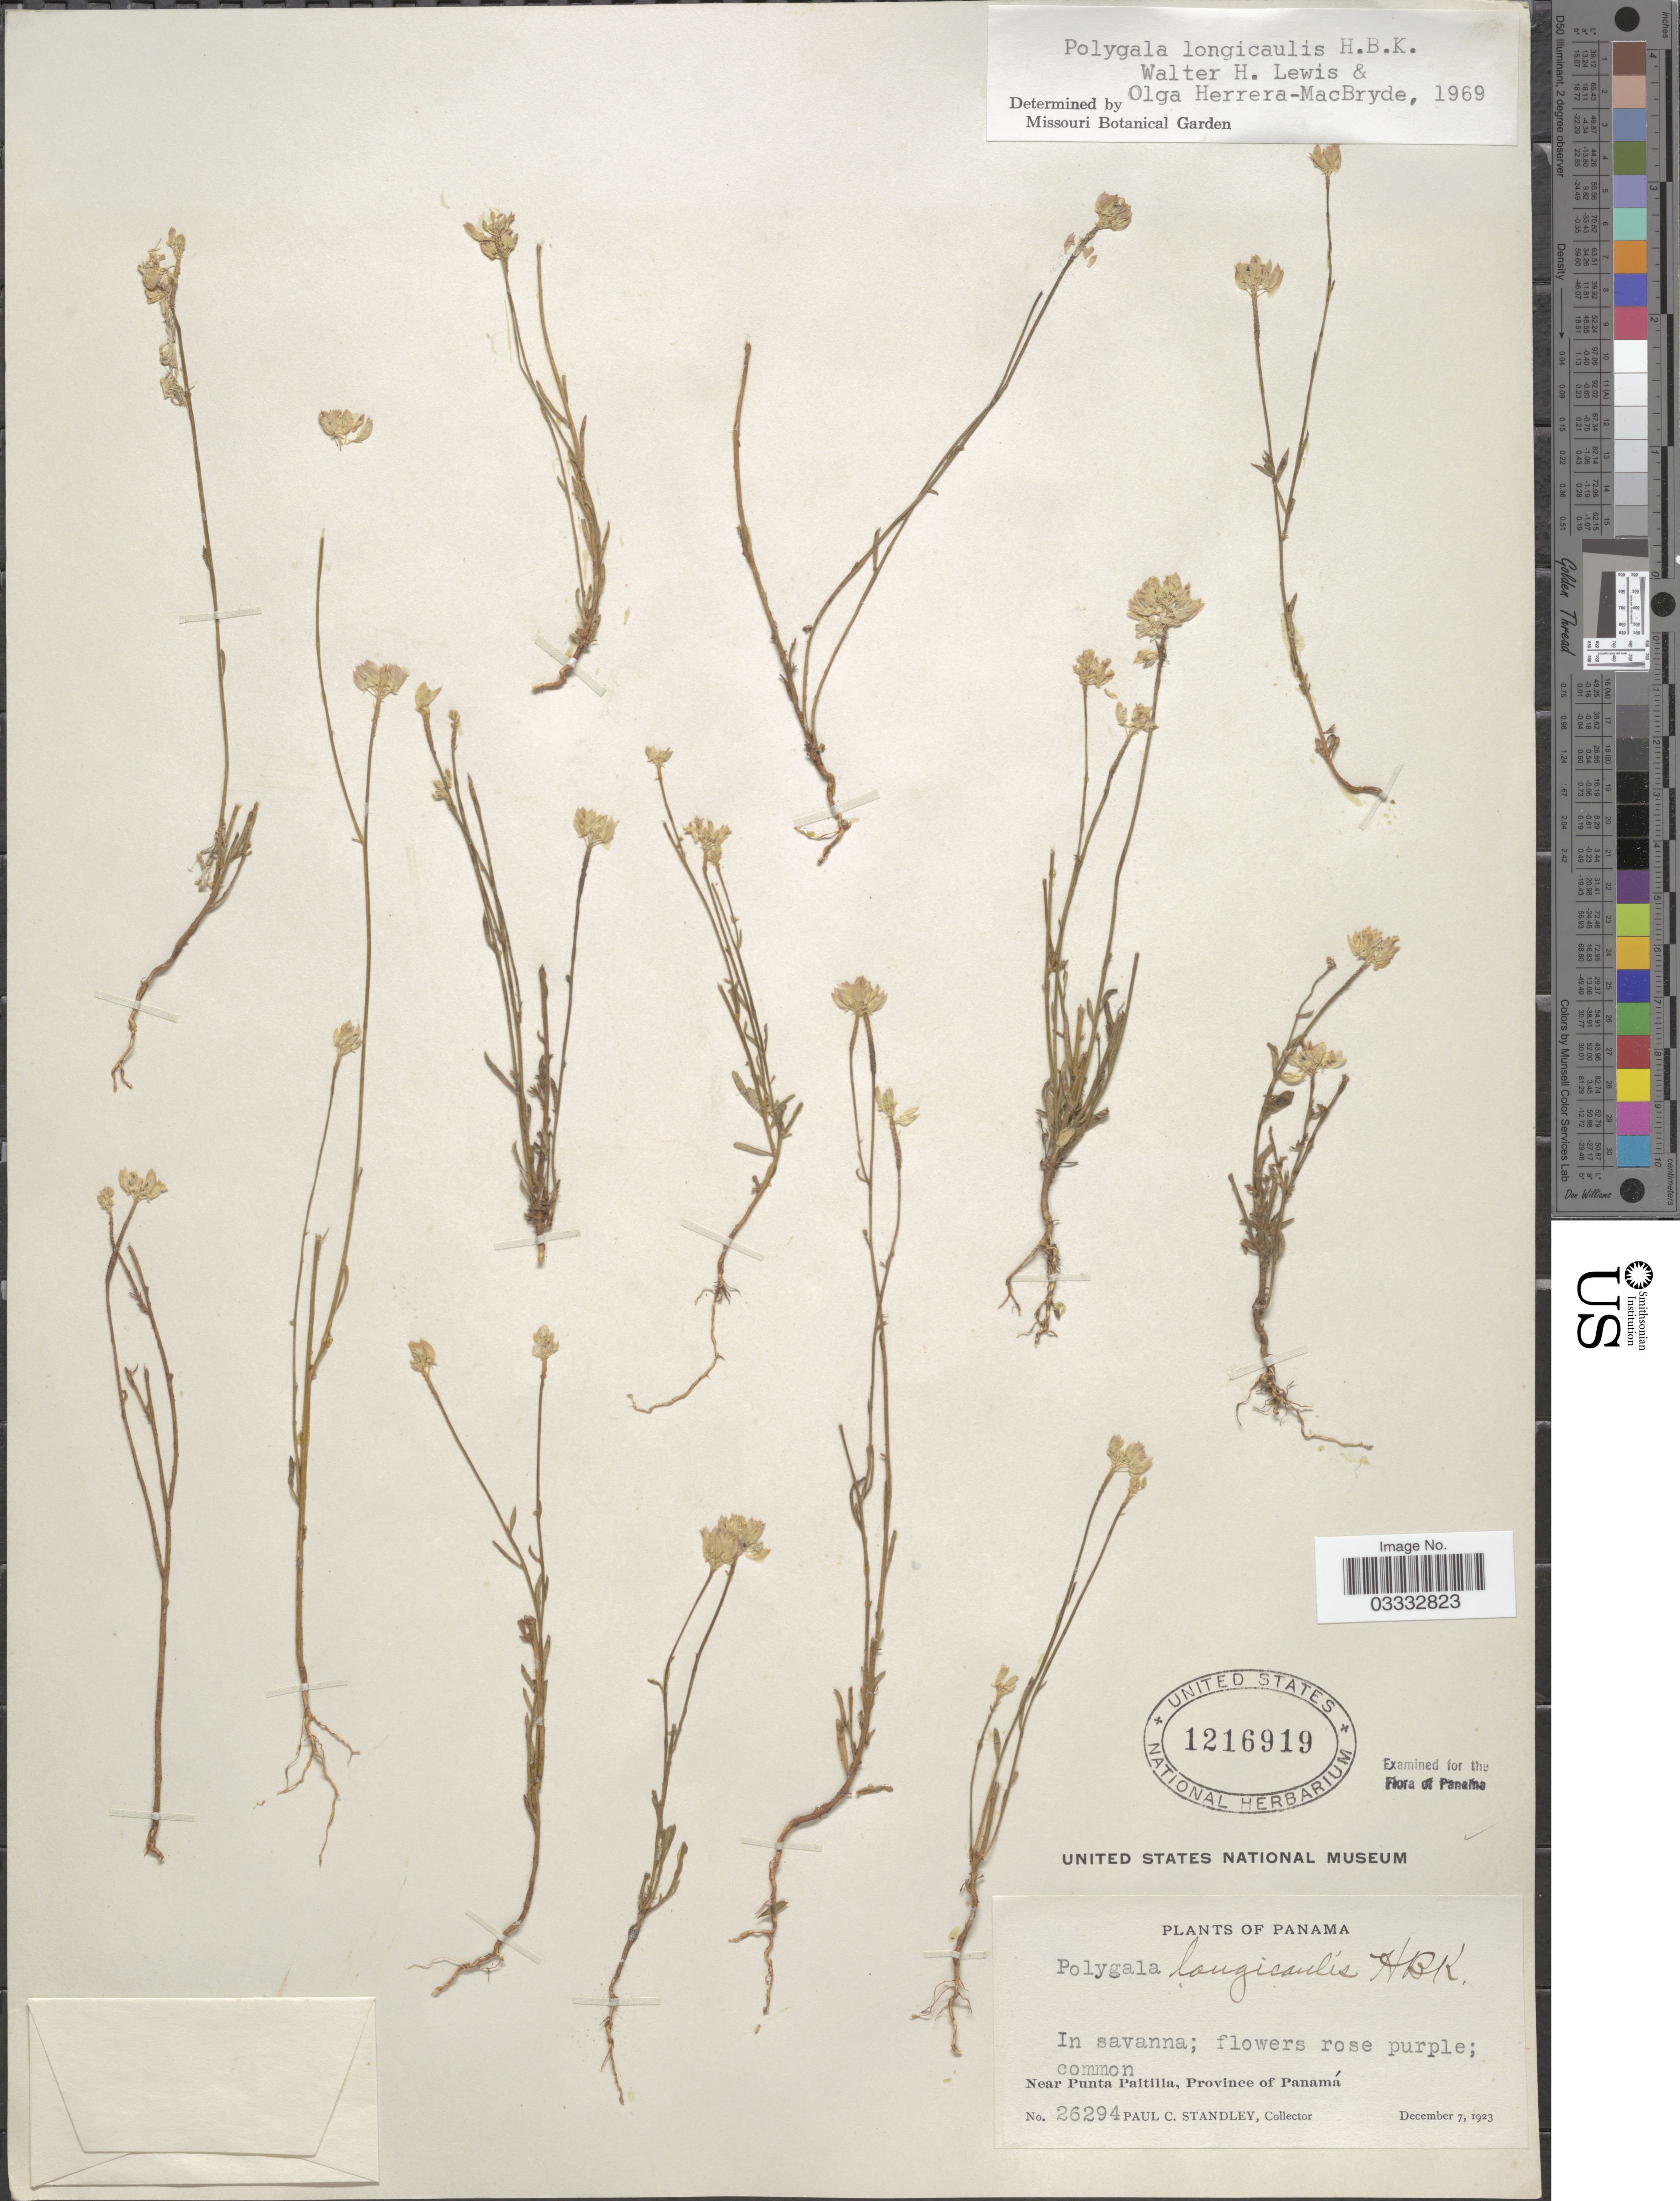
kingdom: Plantae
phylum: Tracheophyta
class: Magnoliopsida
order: Fabales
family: Polygalaceae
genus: Polygala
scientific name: Polygala longicaulis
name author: Kunth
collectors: P. C. Standley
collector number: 26294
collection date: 1923-12-07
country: Panama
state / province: Panamá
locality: Near Punta Paitilla.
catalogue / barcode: US 1216919